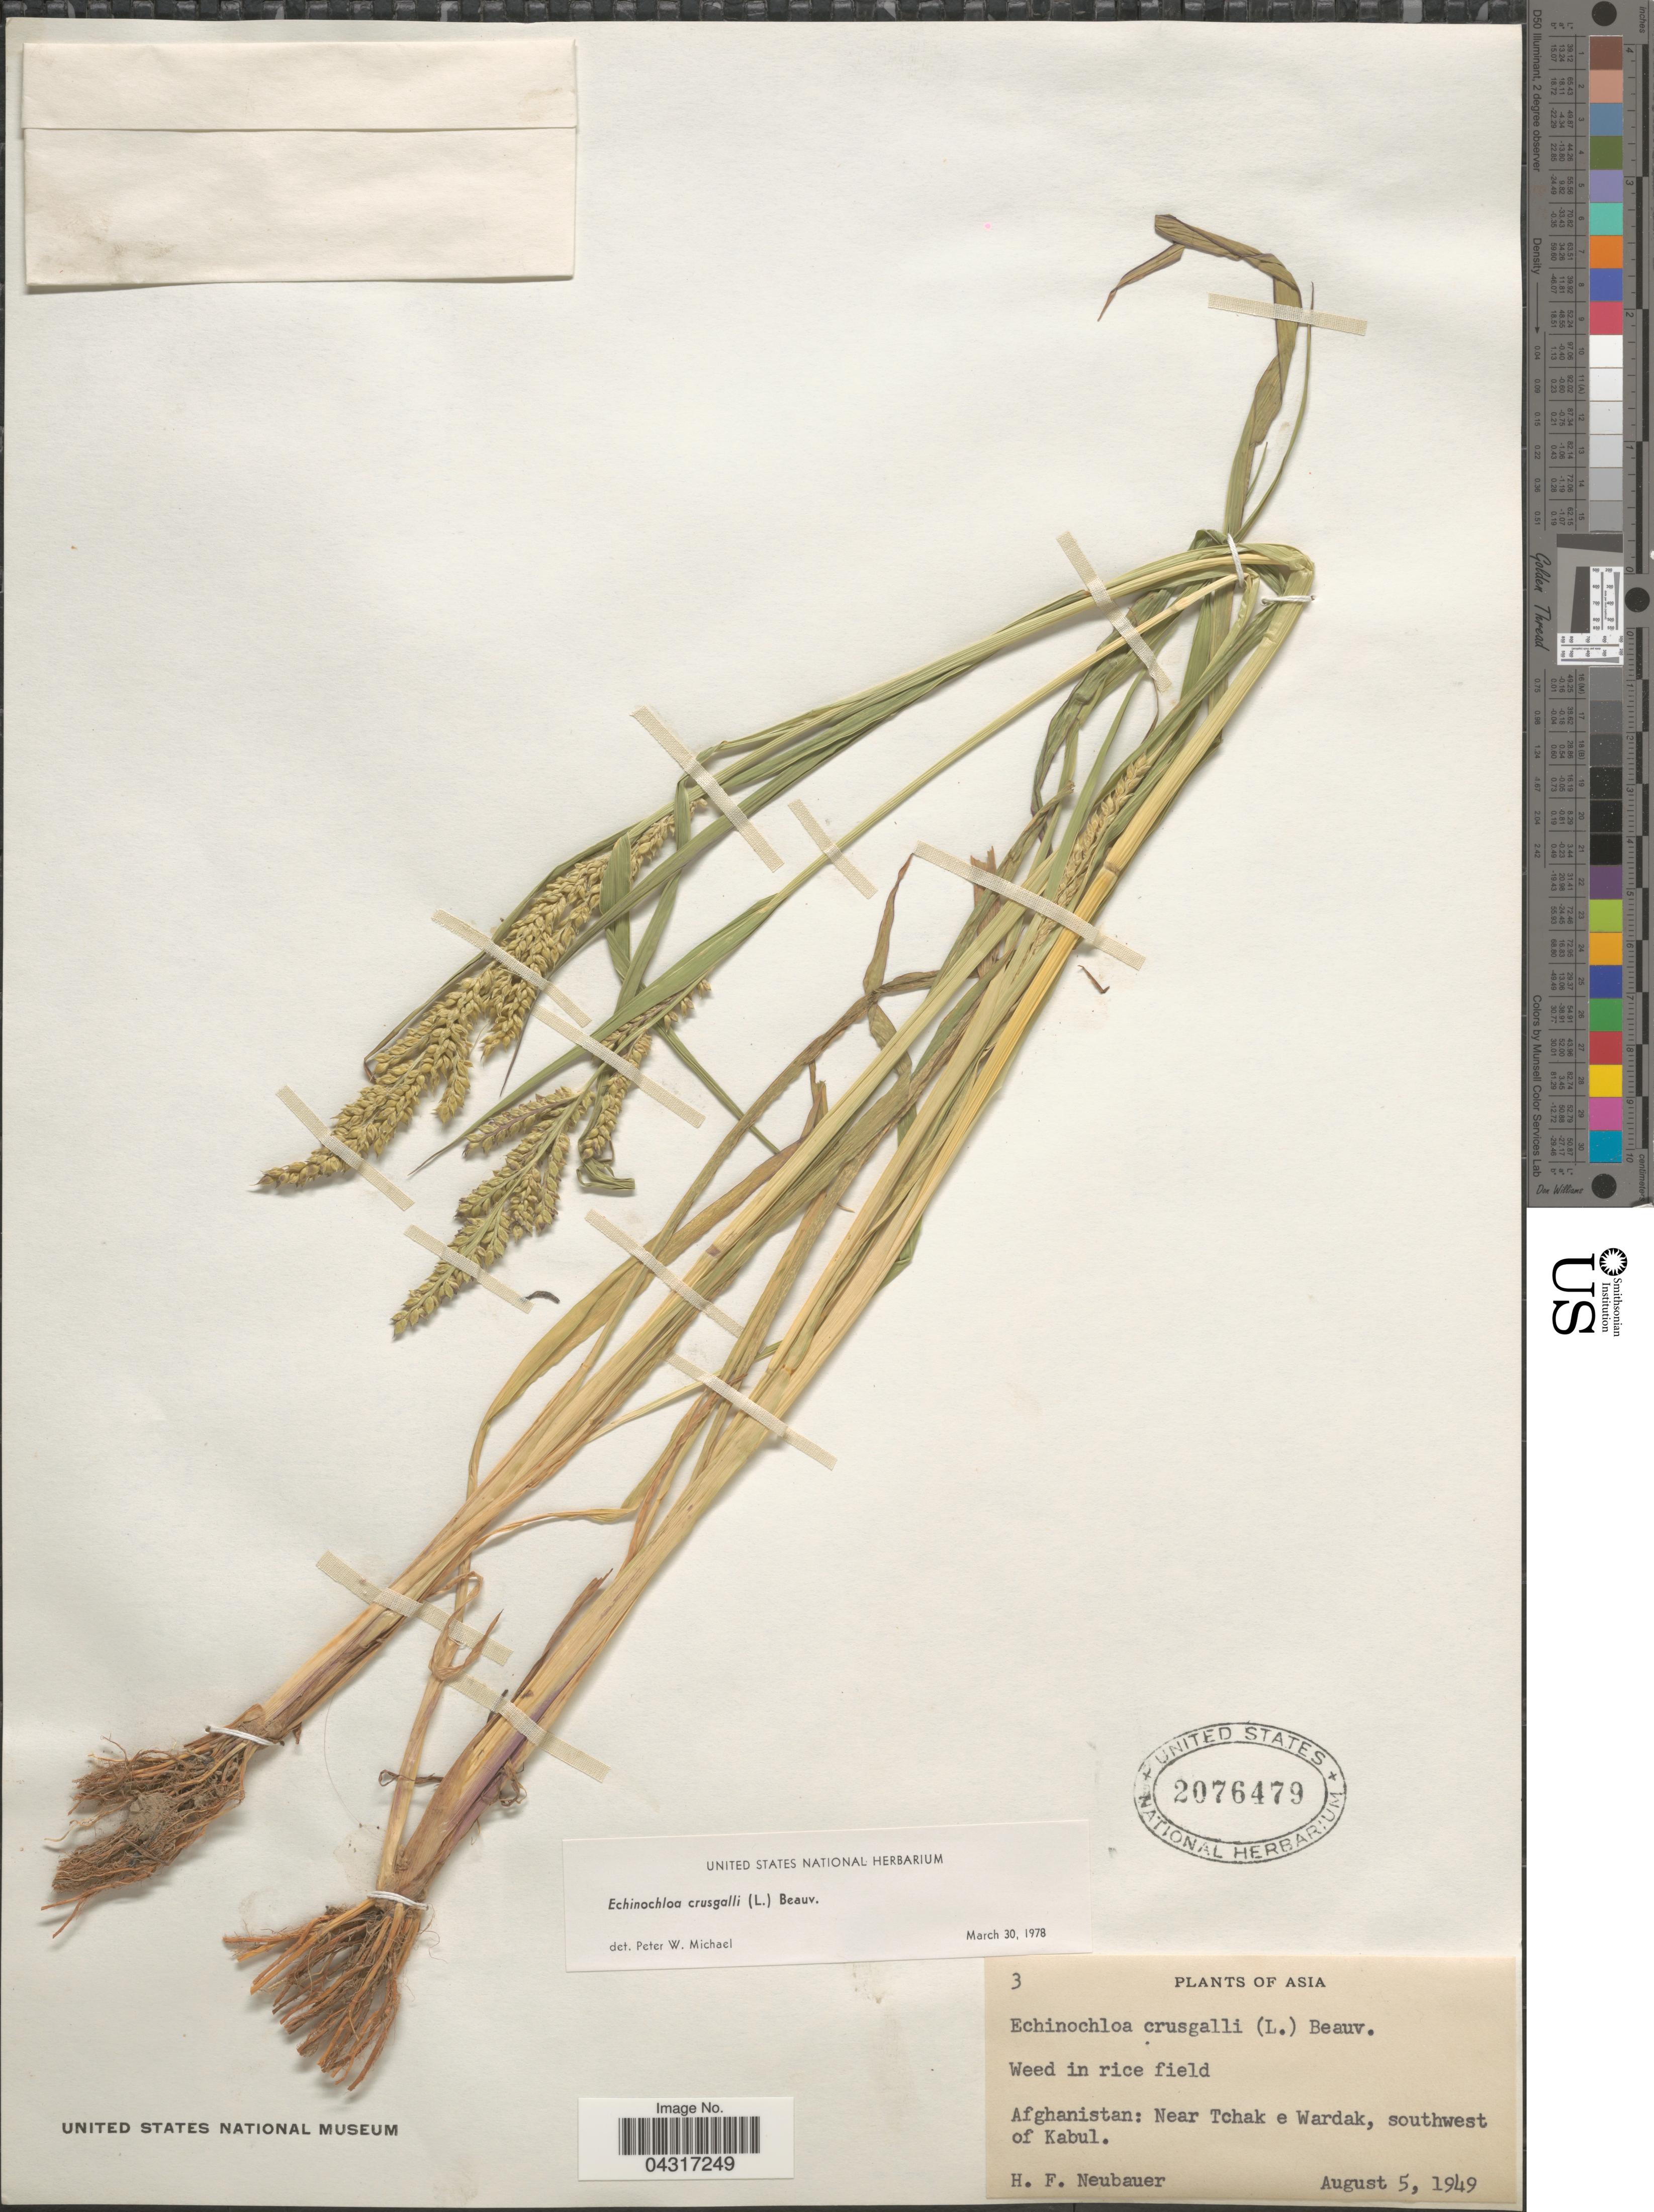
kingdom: Plantae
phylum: Tracheophyta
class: Liliopsida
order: Poales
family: Poaceae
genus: Echinochloa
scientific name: Echinochloa crus-galli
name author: (L.) P. Beauv.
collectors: H. Neubauer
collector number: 3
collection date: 1949-08-05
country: Afghanistan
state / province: Kabul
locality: Weed in rice field. Near Tchak e Wardak, southwest of Kabul.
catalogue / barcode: US 2076479